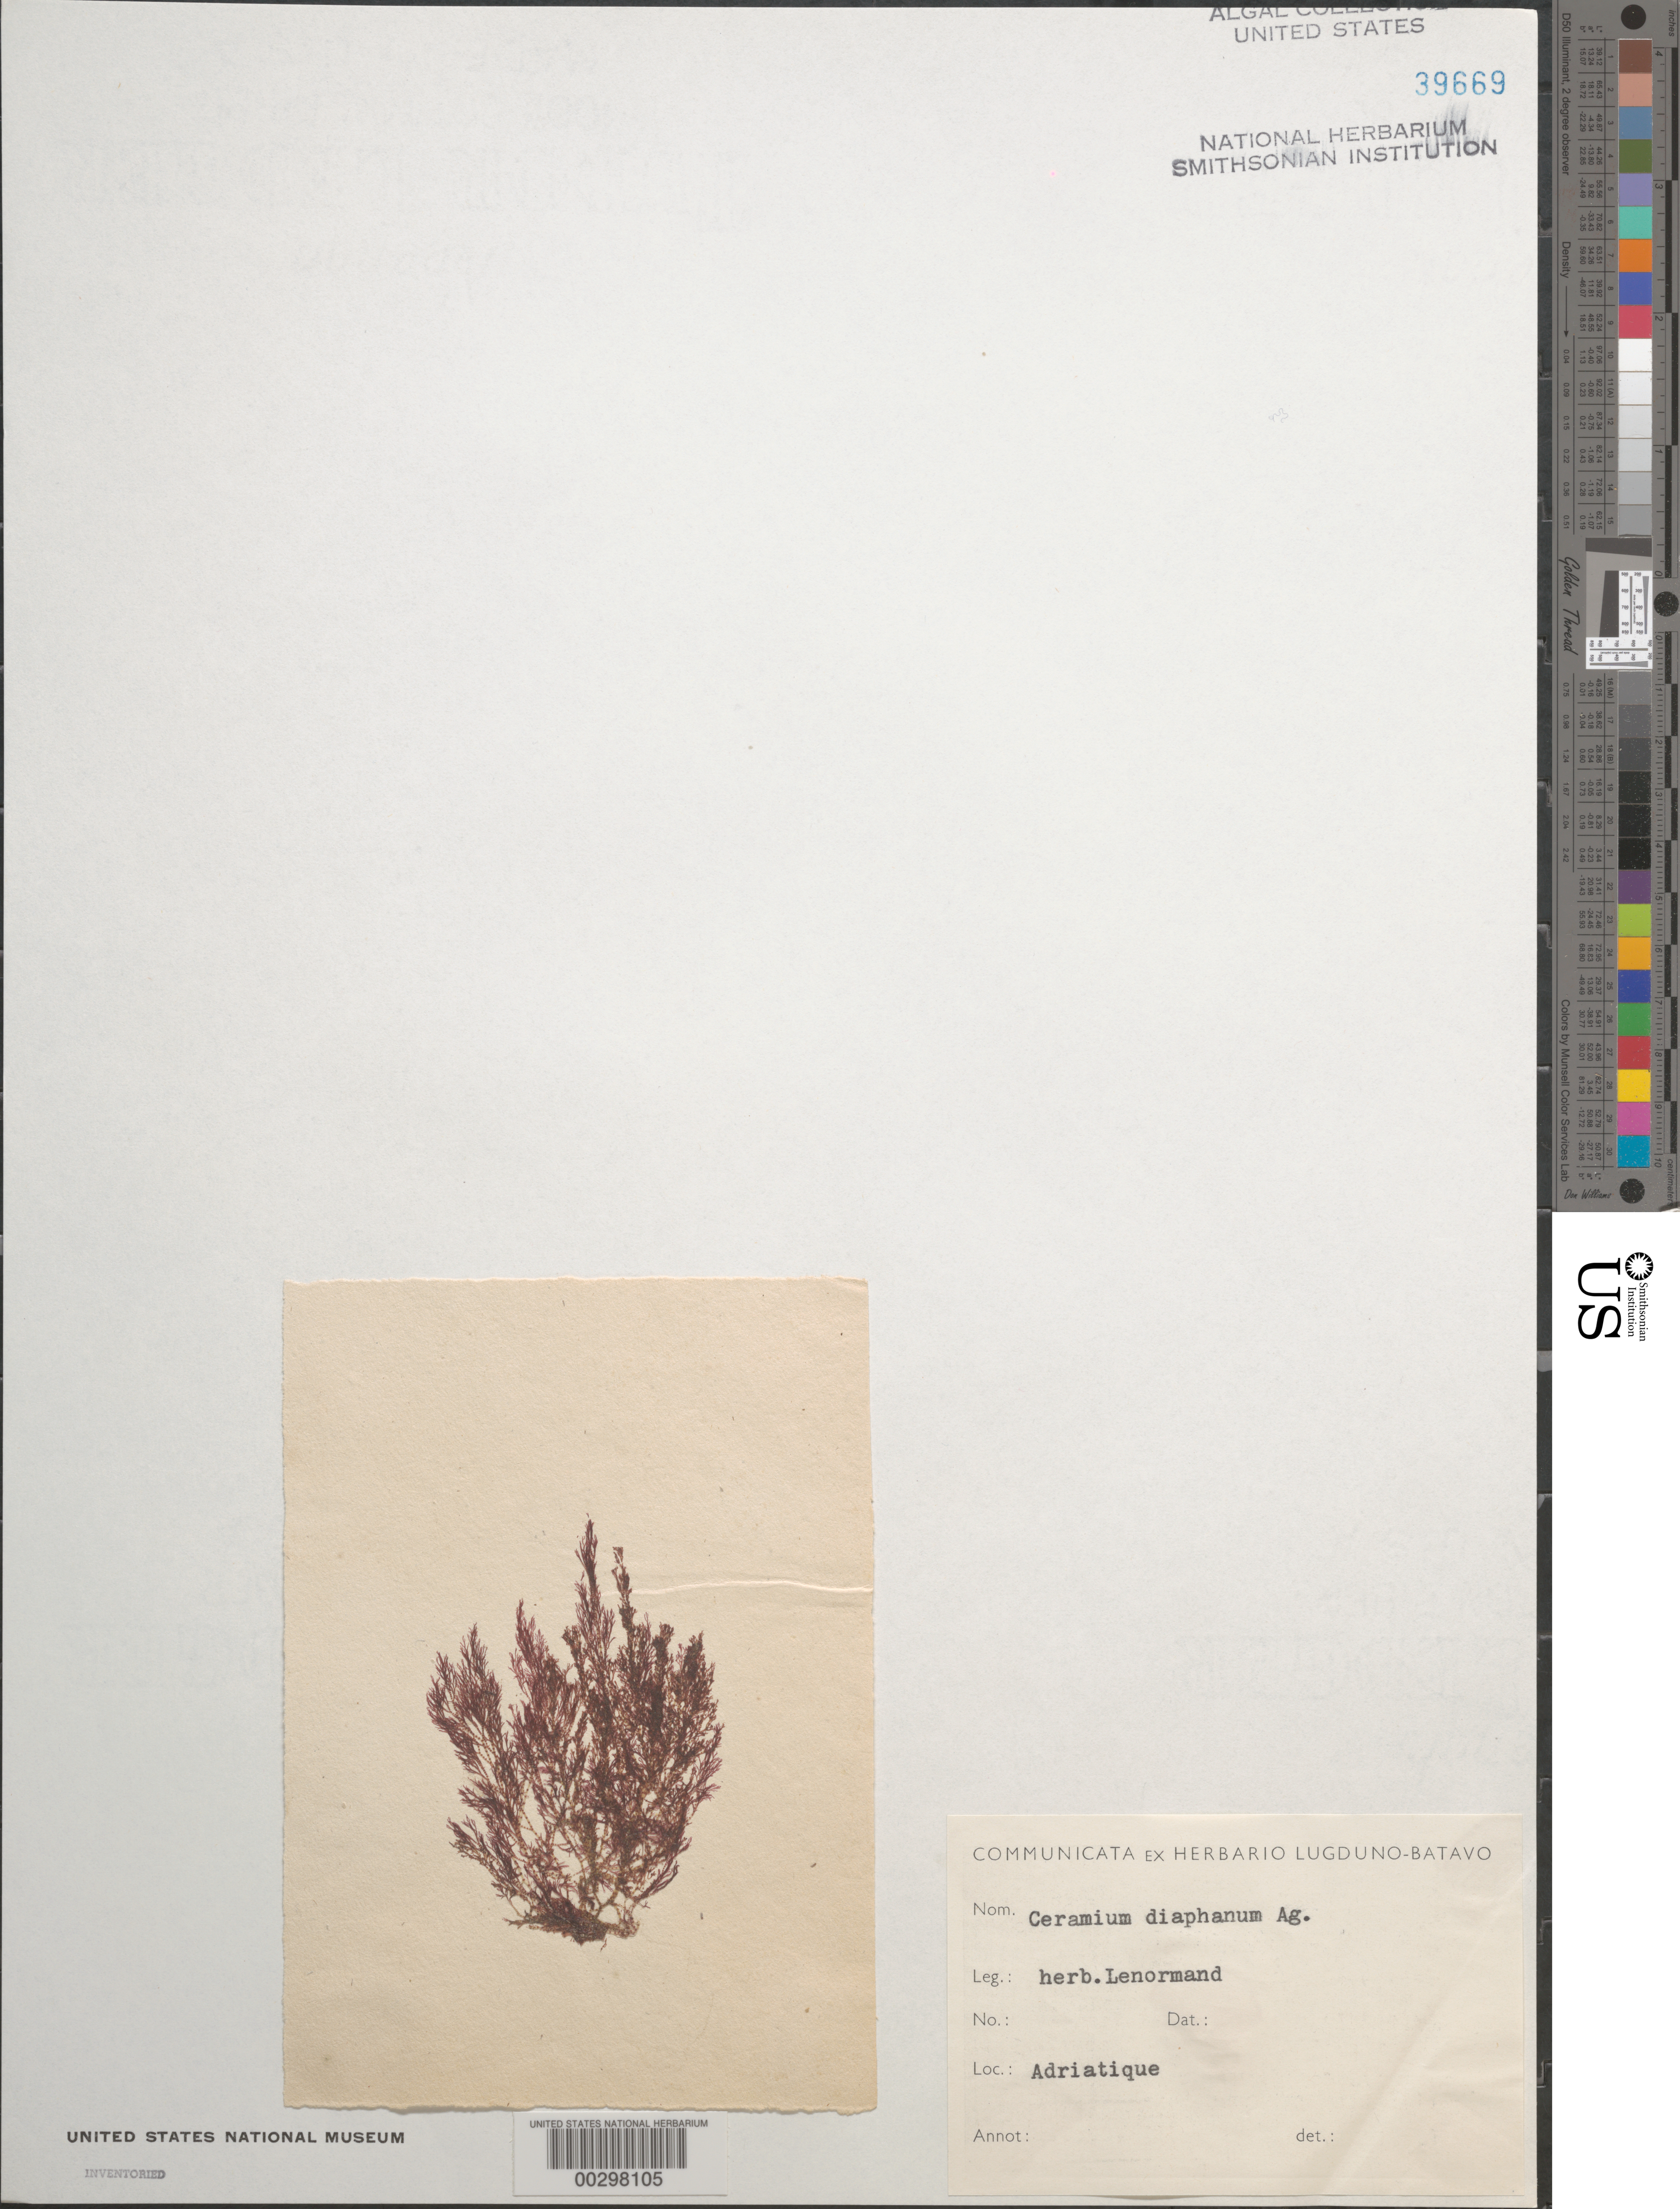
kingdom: Plantae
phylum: Rhodophyta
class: Florideophyceae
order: Ceramiales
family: Ceramiaceae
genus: Ceramium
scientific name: Ceramium diaphanum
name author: (Lightf.) Roth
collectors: S. Lenormand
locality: Adriatic Sea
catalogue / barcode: US 39669